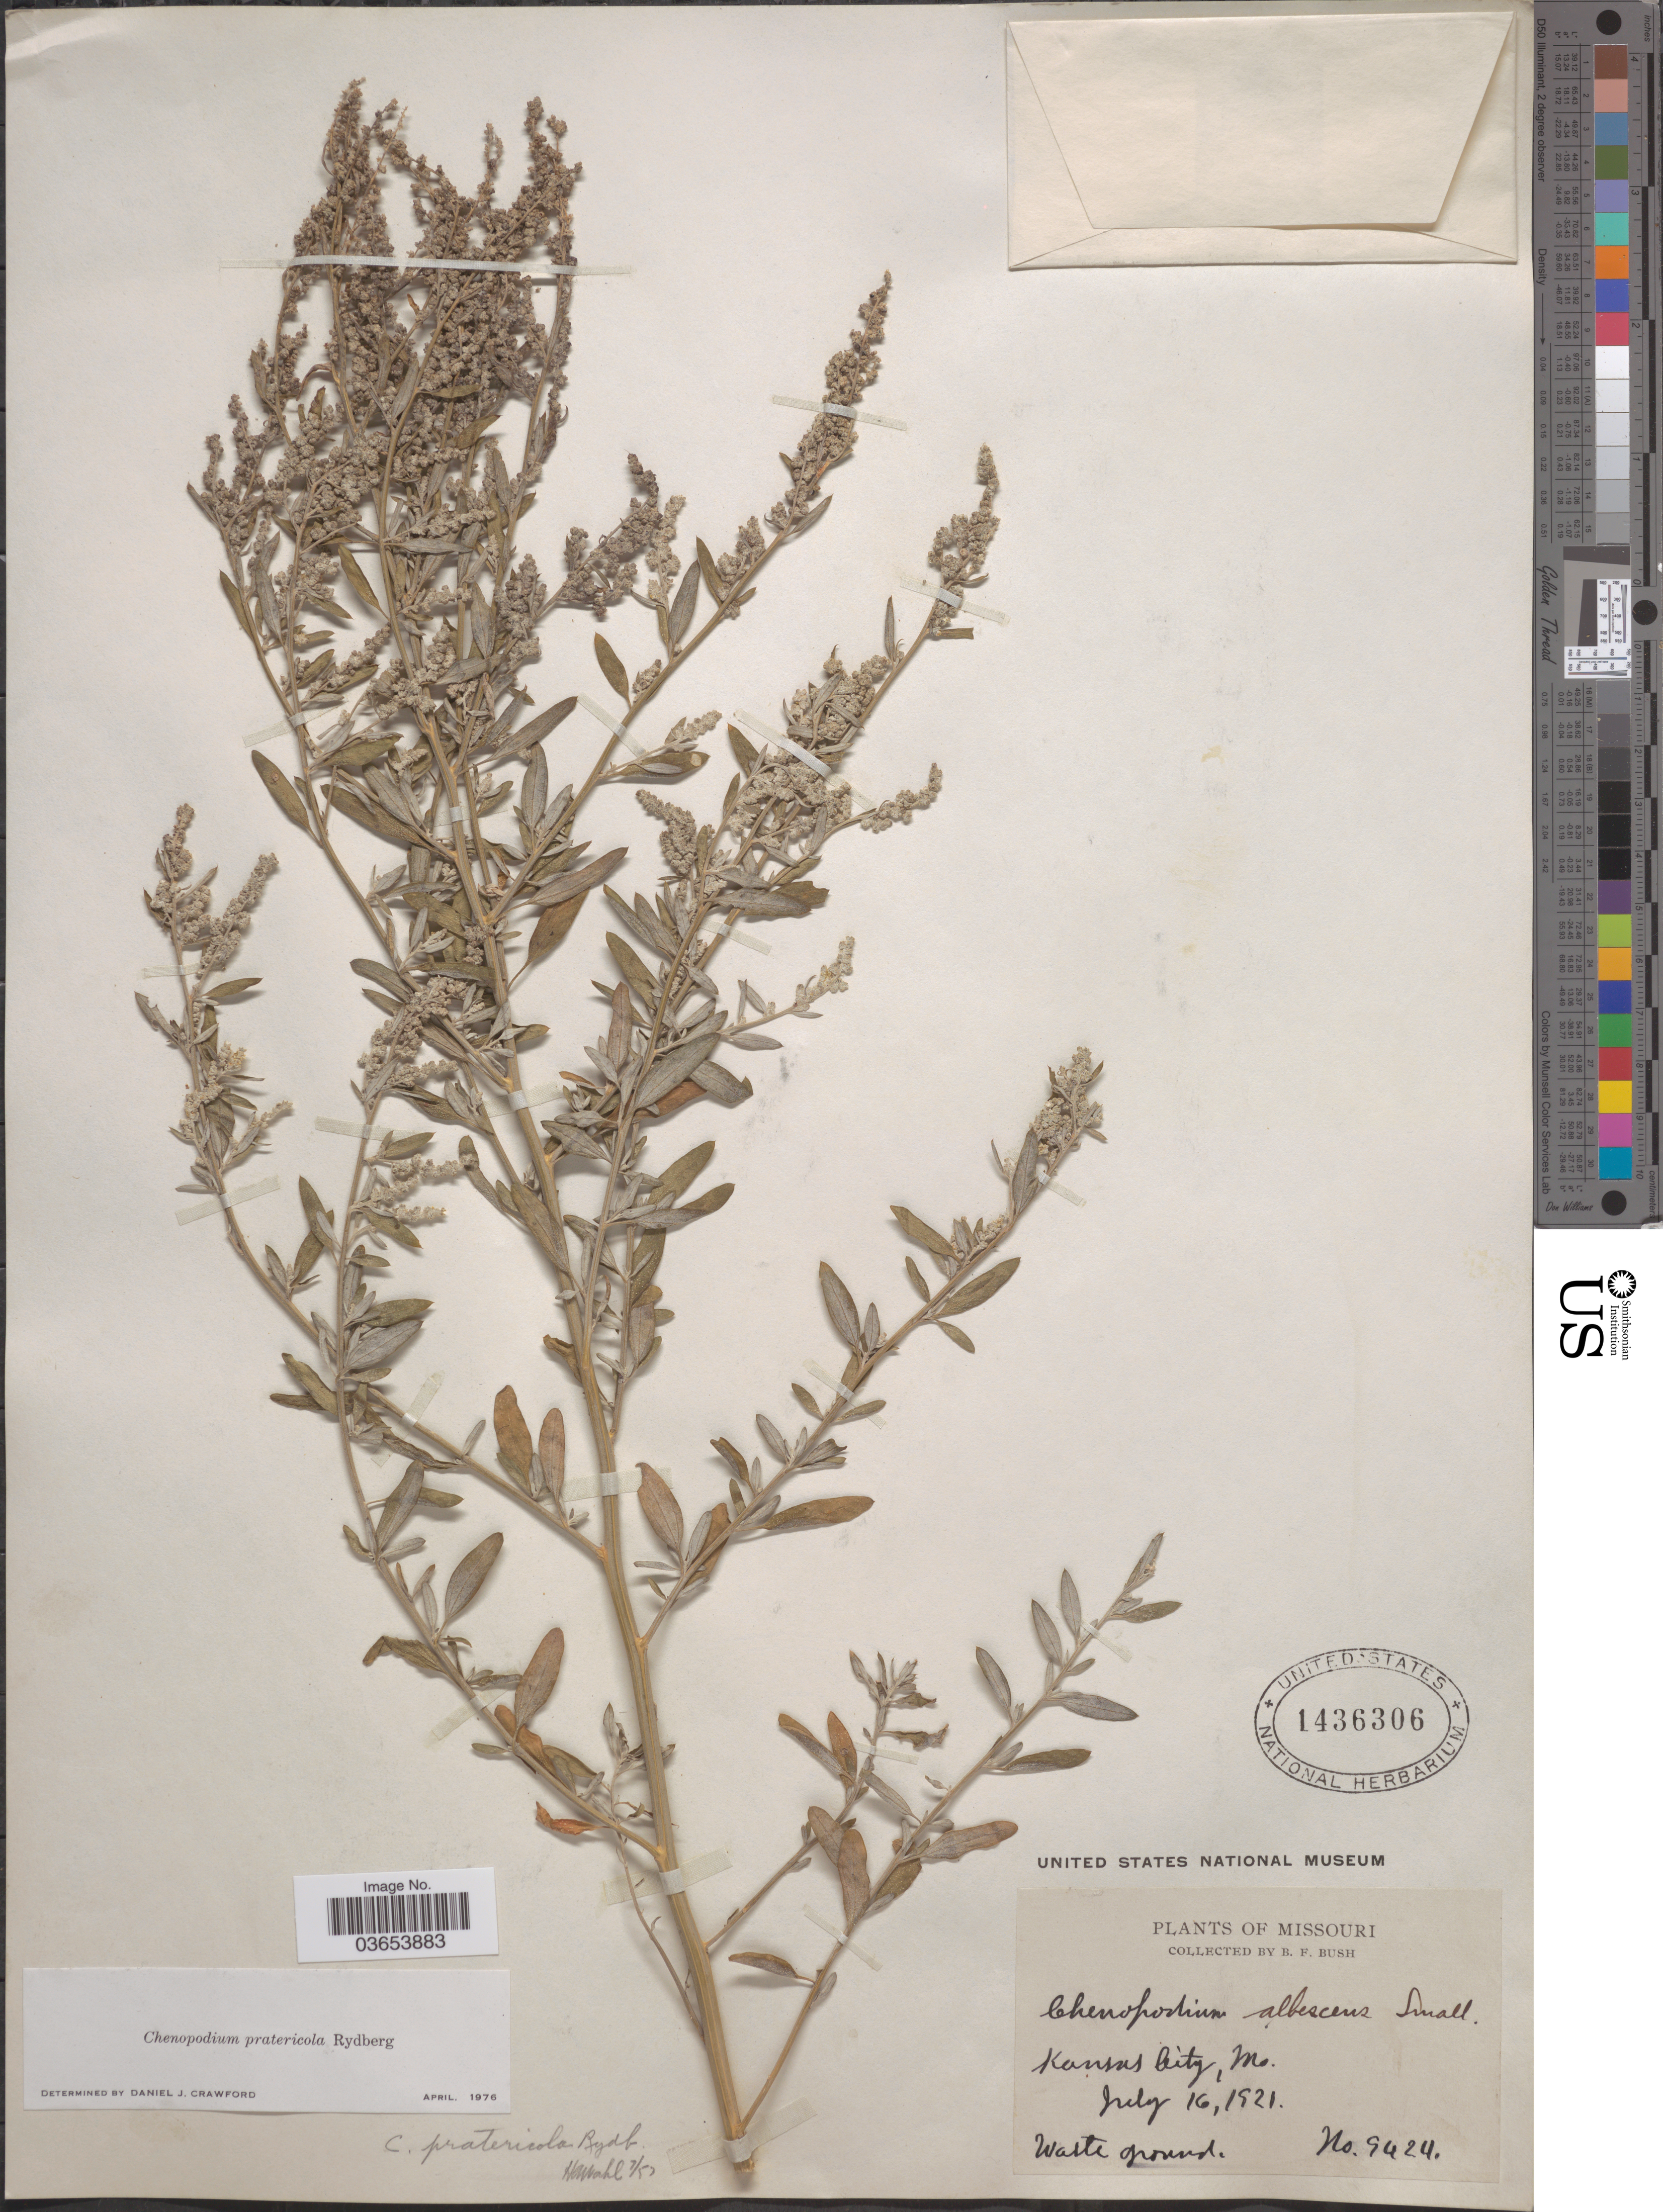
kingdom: Plantae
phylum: Tracheophyta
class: Magnoliopsida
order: Caryophyllales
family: Amaranthaceae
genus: Chenopodium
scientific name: Chenopodium pratericola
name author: Rydb.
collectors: B. F. Bush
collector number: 9424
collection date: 1921-07-16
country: United States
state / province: Missouri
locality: Kansas City.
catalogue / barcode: US 1436306